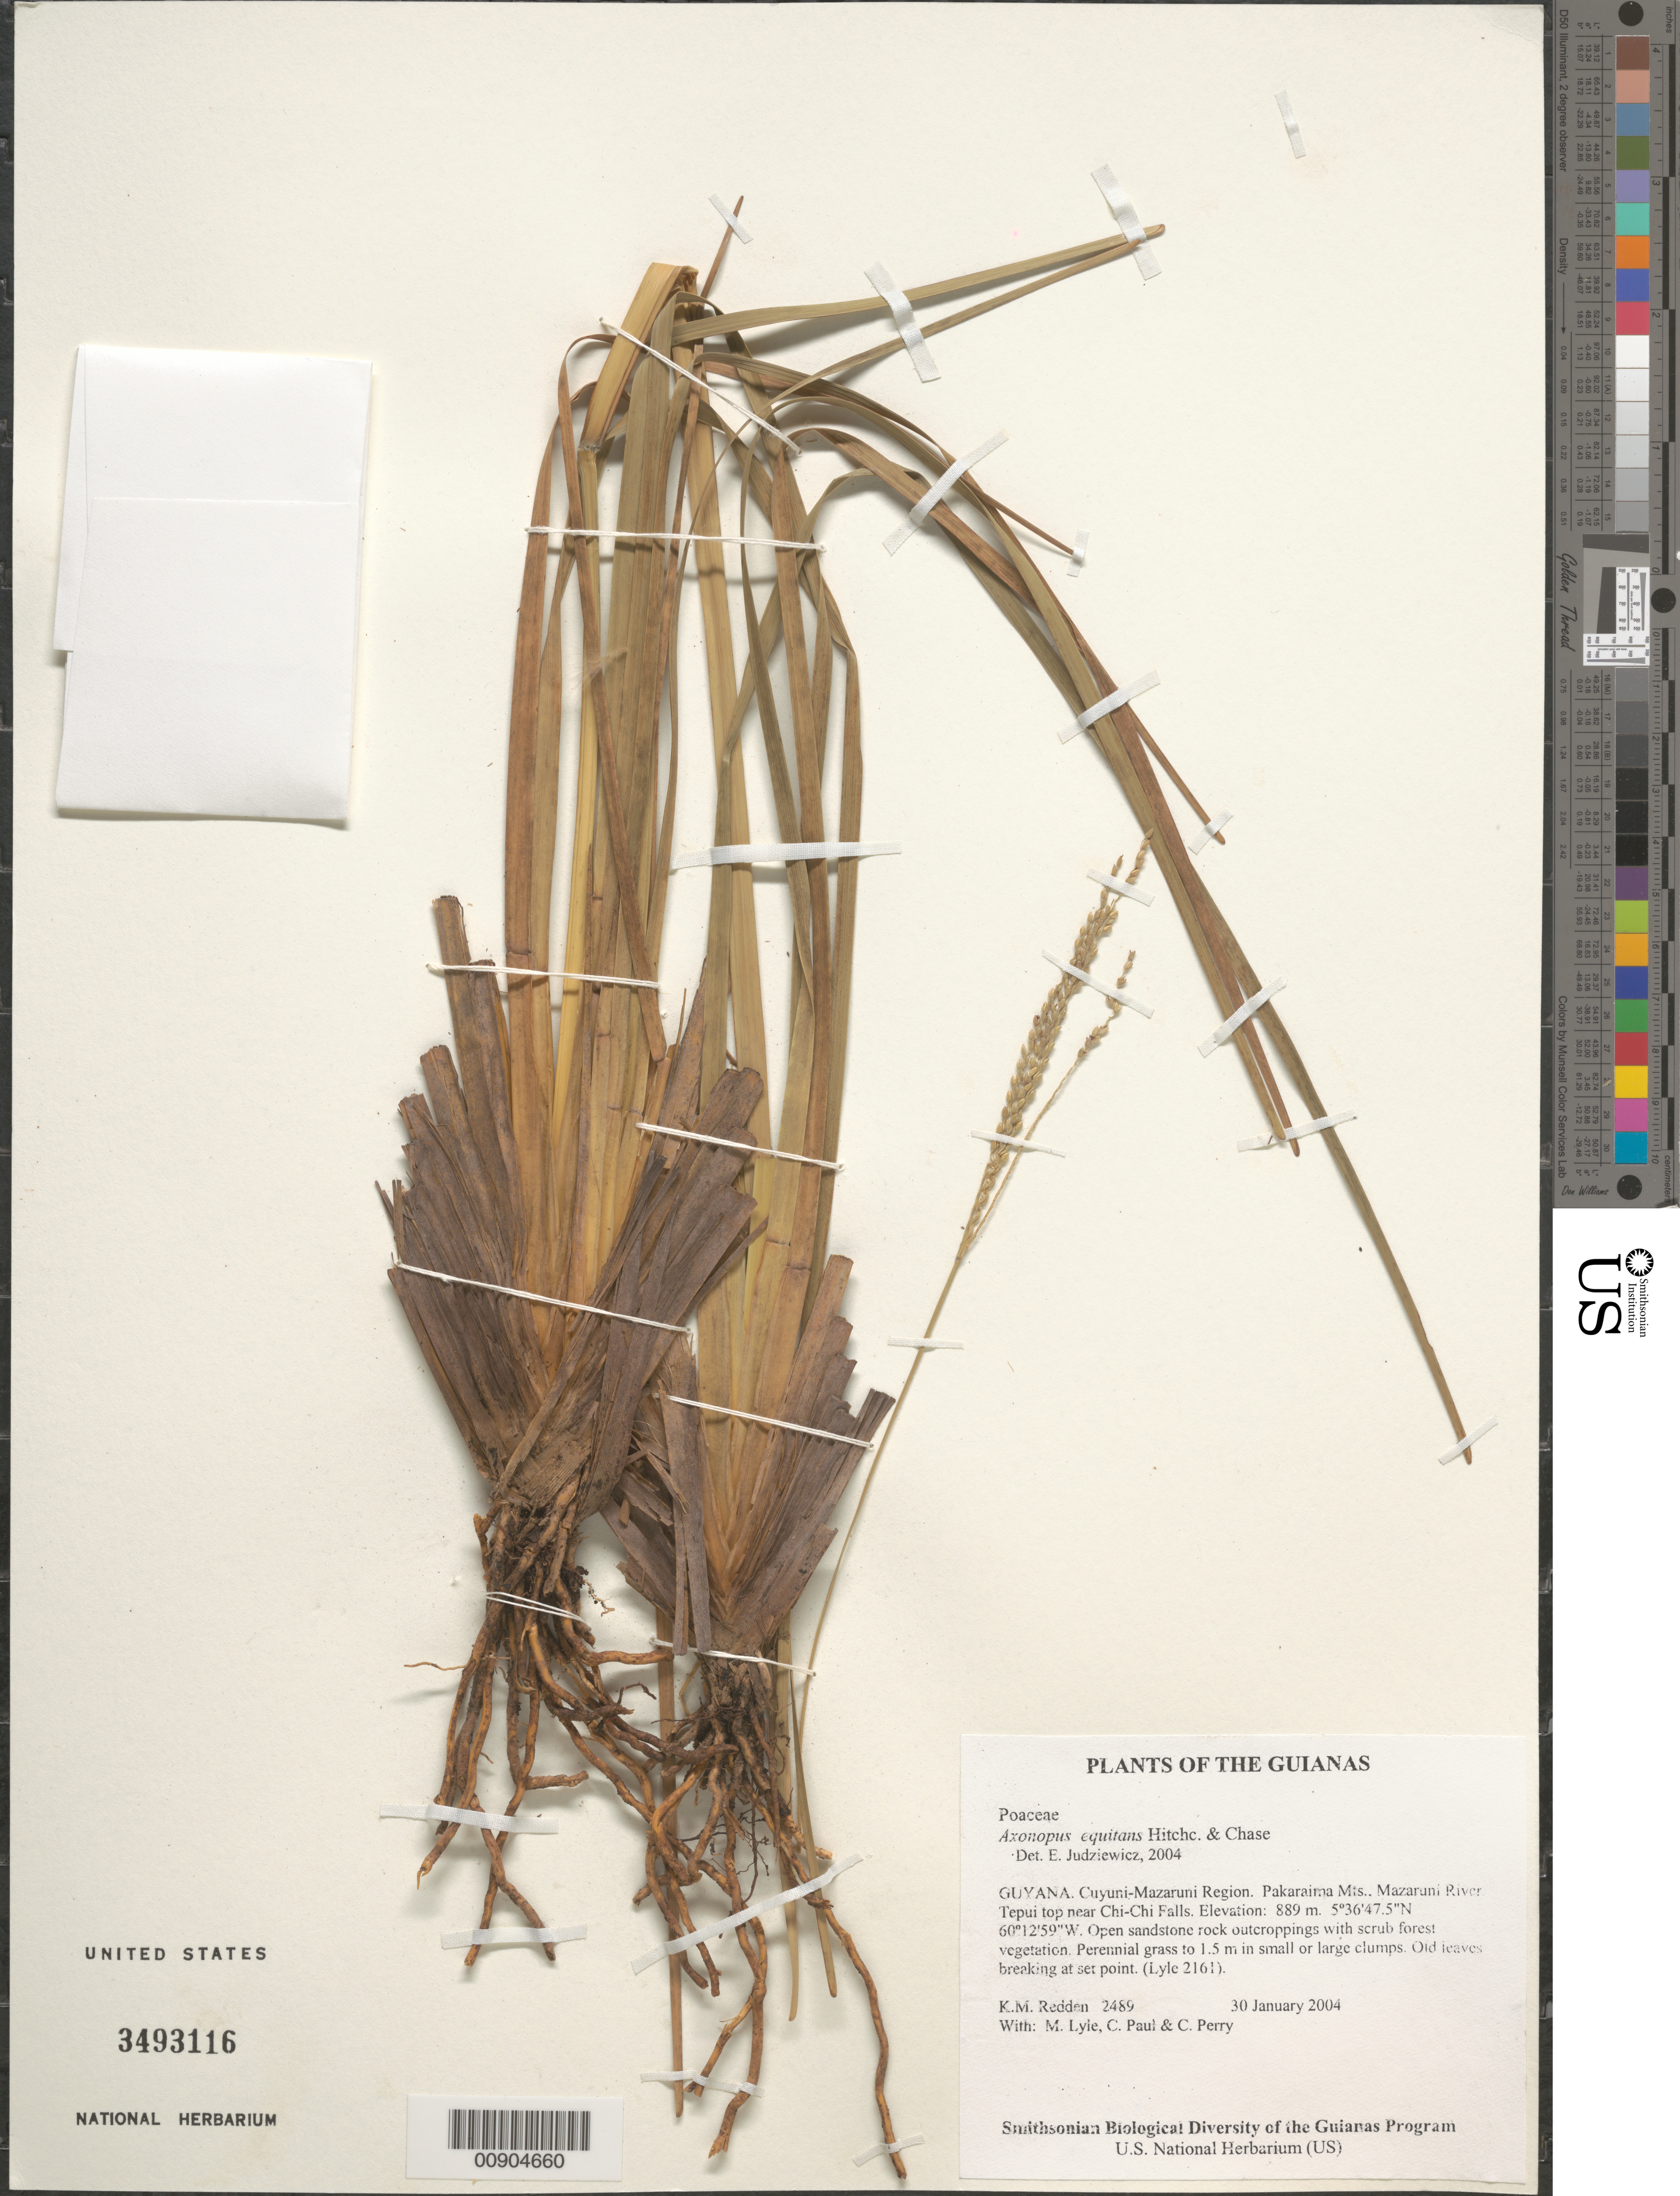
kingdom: Plantae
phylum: Tracheophyta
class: Liliopsida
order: Poales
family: Poaceae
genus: Axonopus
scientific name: Axonopus equitans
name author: Hitchc. & Chase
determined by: Judziewicz, E. J.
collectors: K. M. Redden, M. Lyle, C. Paul & C. Perry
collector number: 2489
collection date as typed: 30 January 2004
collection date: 2004-01-30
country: Guyana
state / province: Cuyuni-Mazaruni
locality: Pakaraima Mts., Mazaruni River. Tepui top near Chi-Chi Falls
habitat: Open sandstone rock outcroppings with scrub forest vegetation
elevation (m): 889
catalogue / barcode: US 3493116